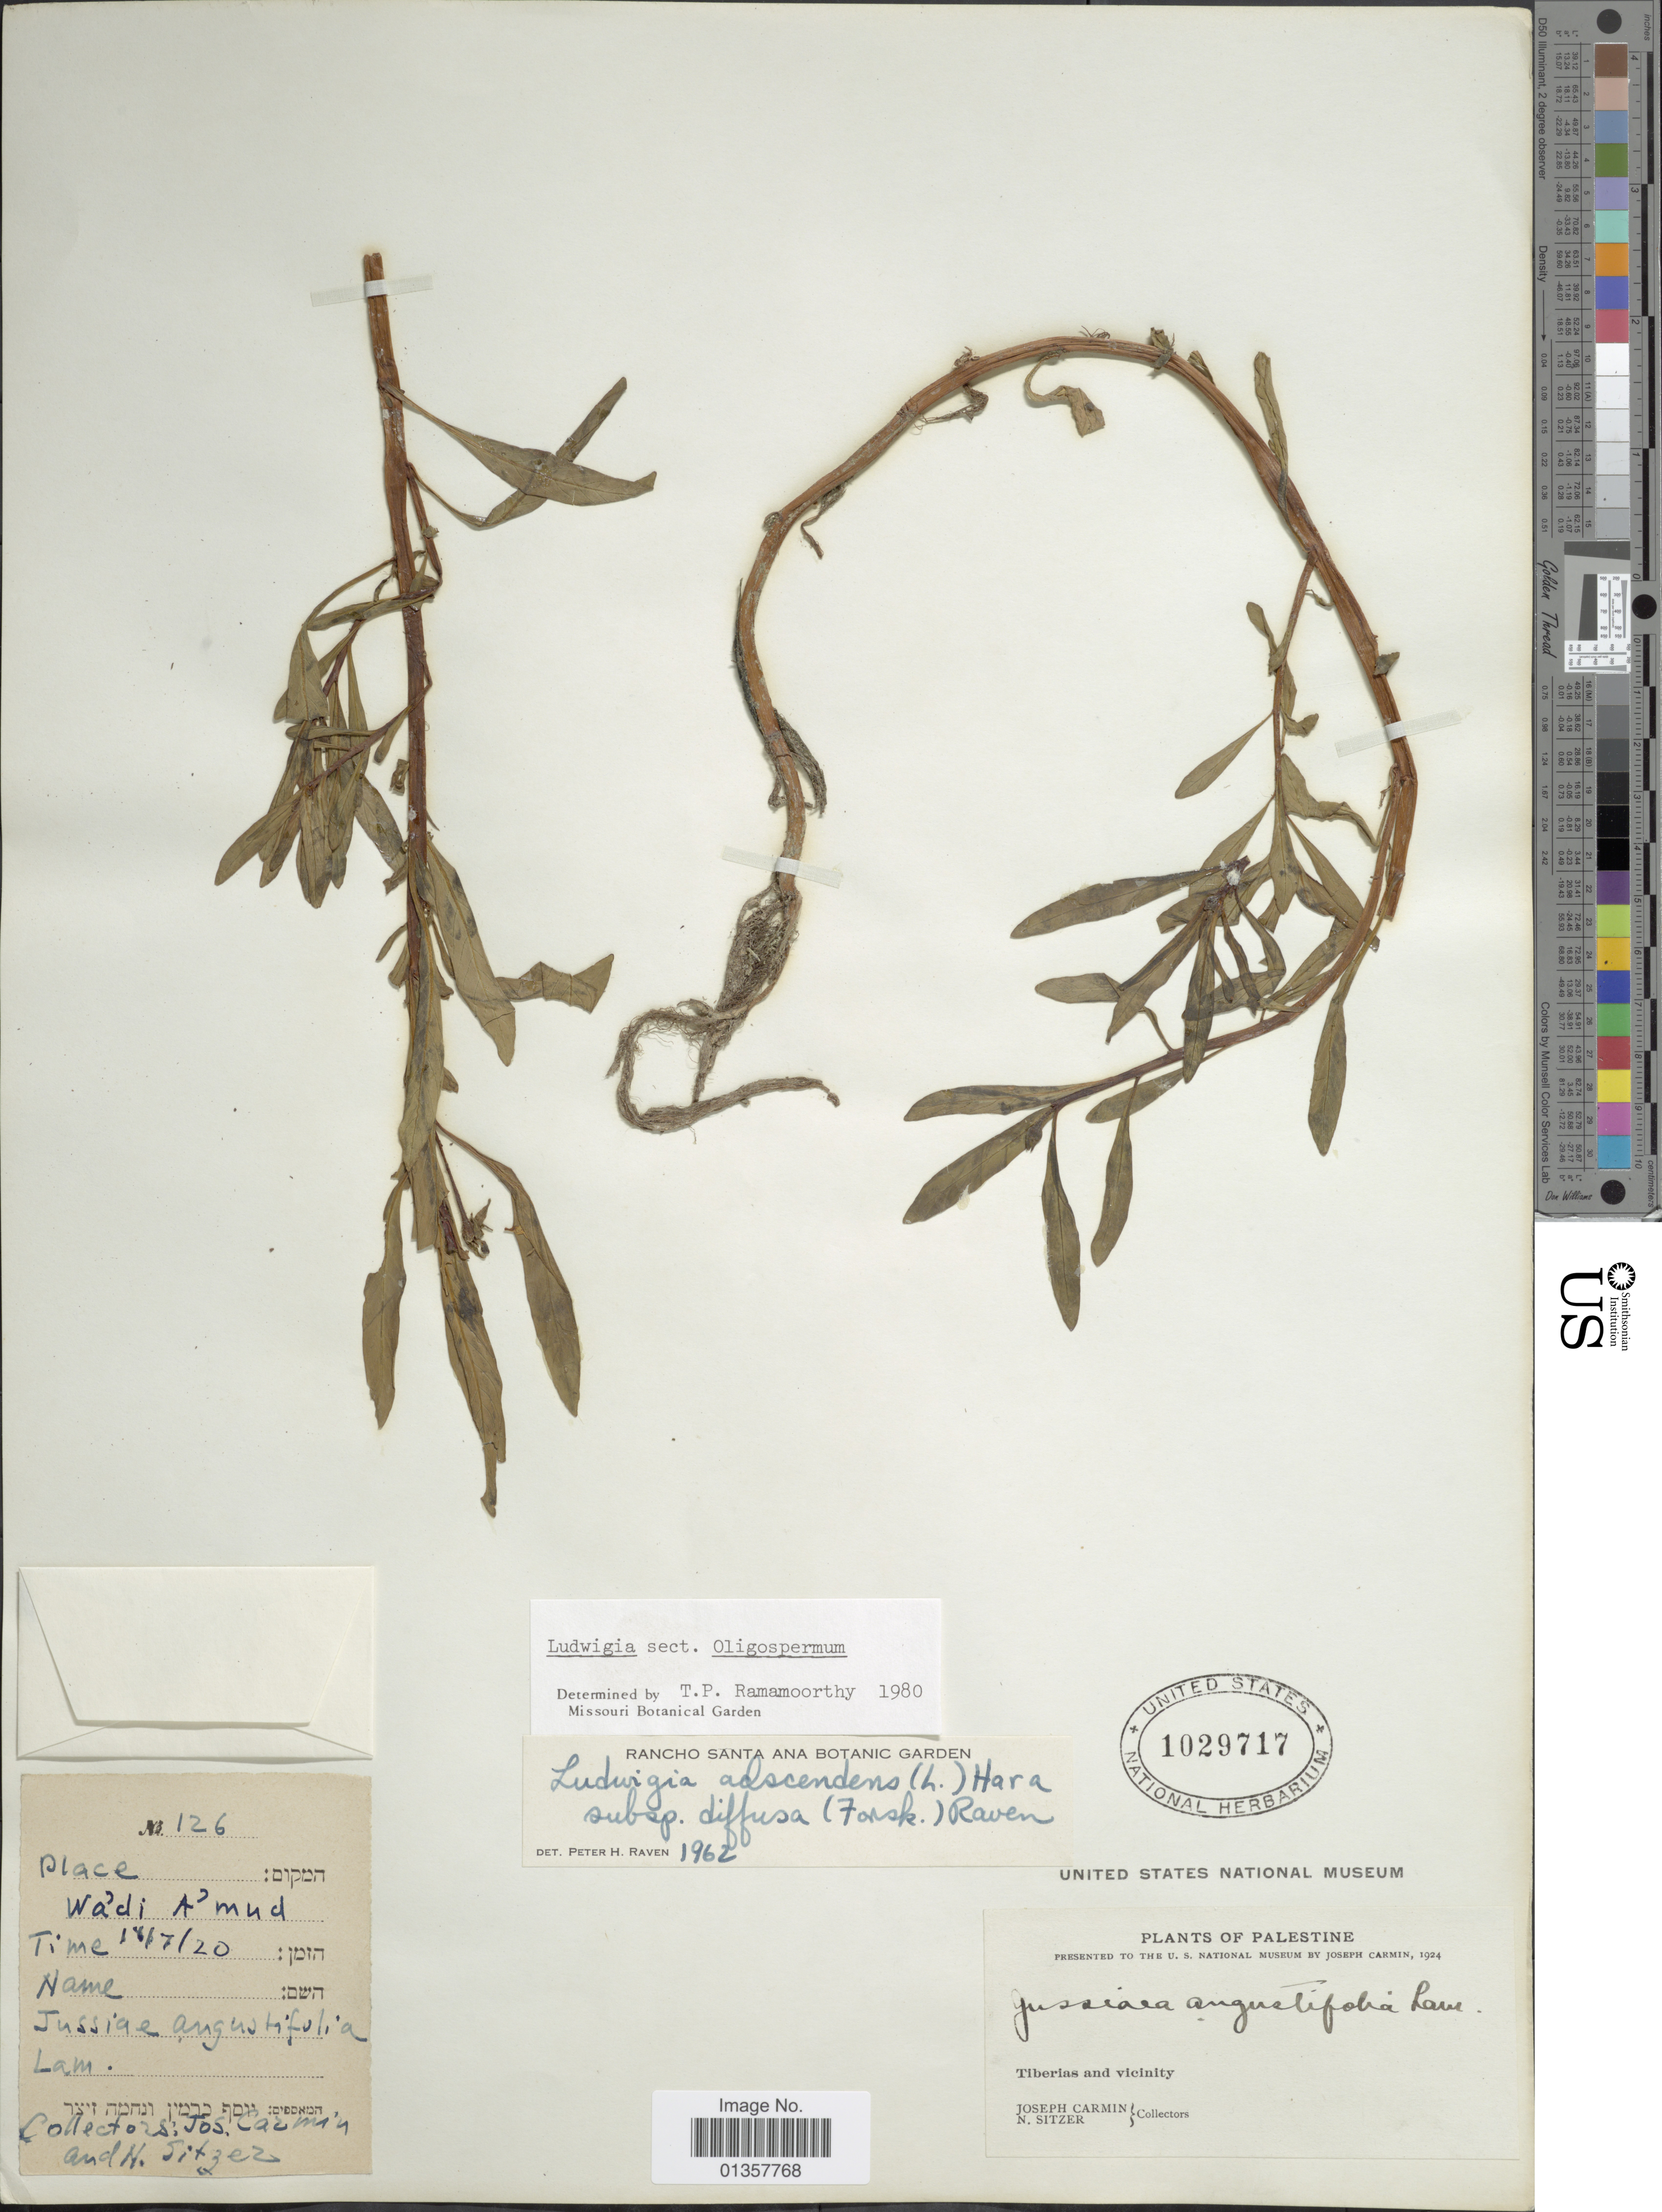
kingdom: Plantae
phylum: Tracheophyta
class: Magnoliopsida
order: Myrtales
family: Onagraceae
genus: Ludwigia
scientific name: Ludwigia adscendens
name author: (L.) H. Hara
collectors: J. Carmin & N. Sitzer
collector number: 126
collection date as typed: Transcribed d/m/y: 18/7/20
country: Israel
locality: Tiberias and vicinity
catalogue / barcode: US 1029717